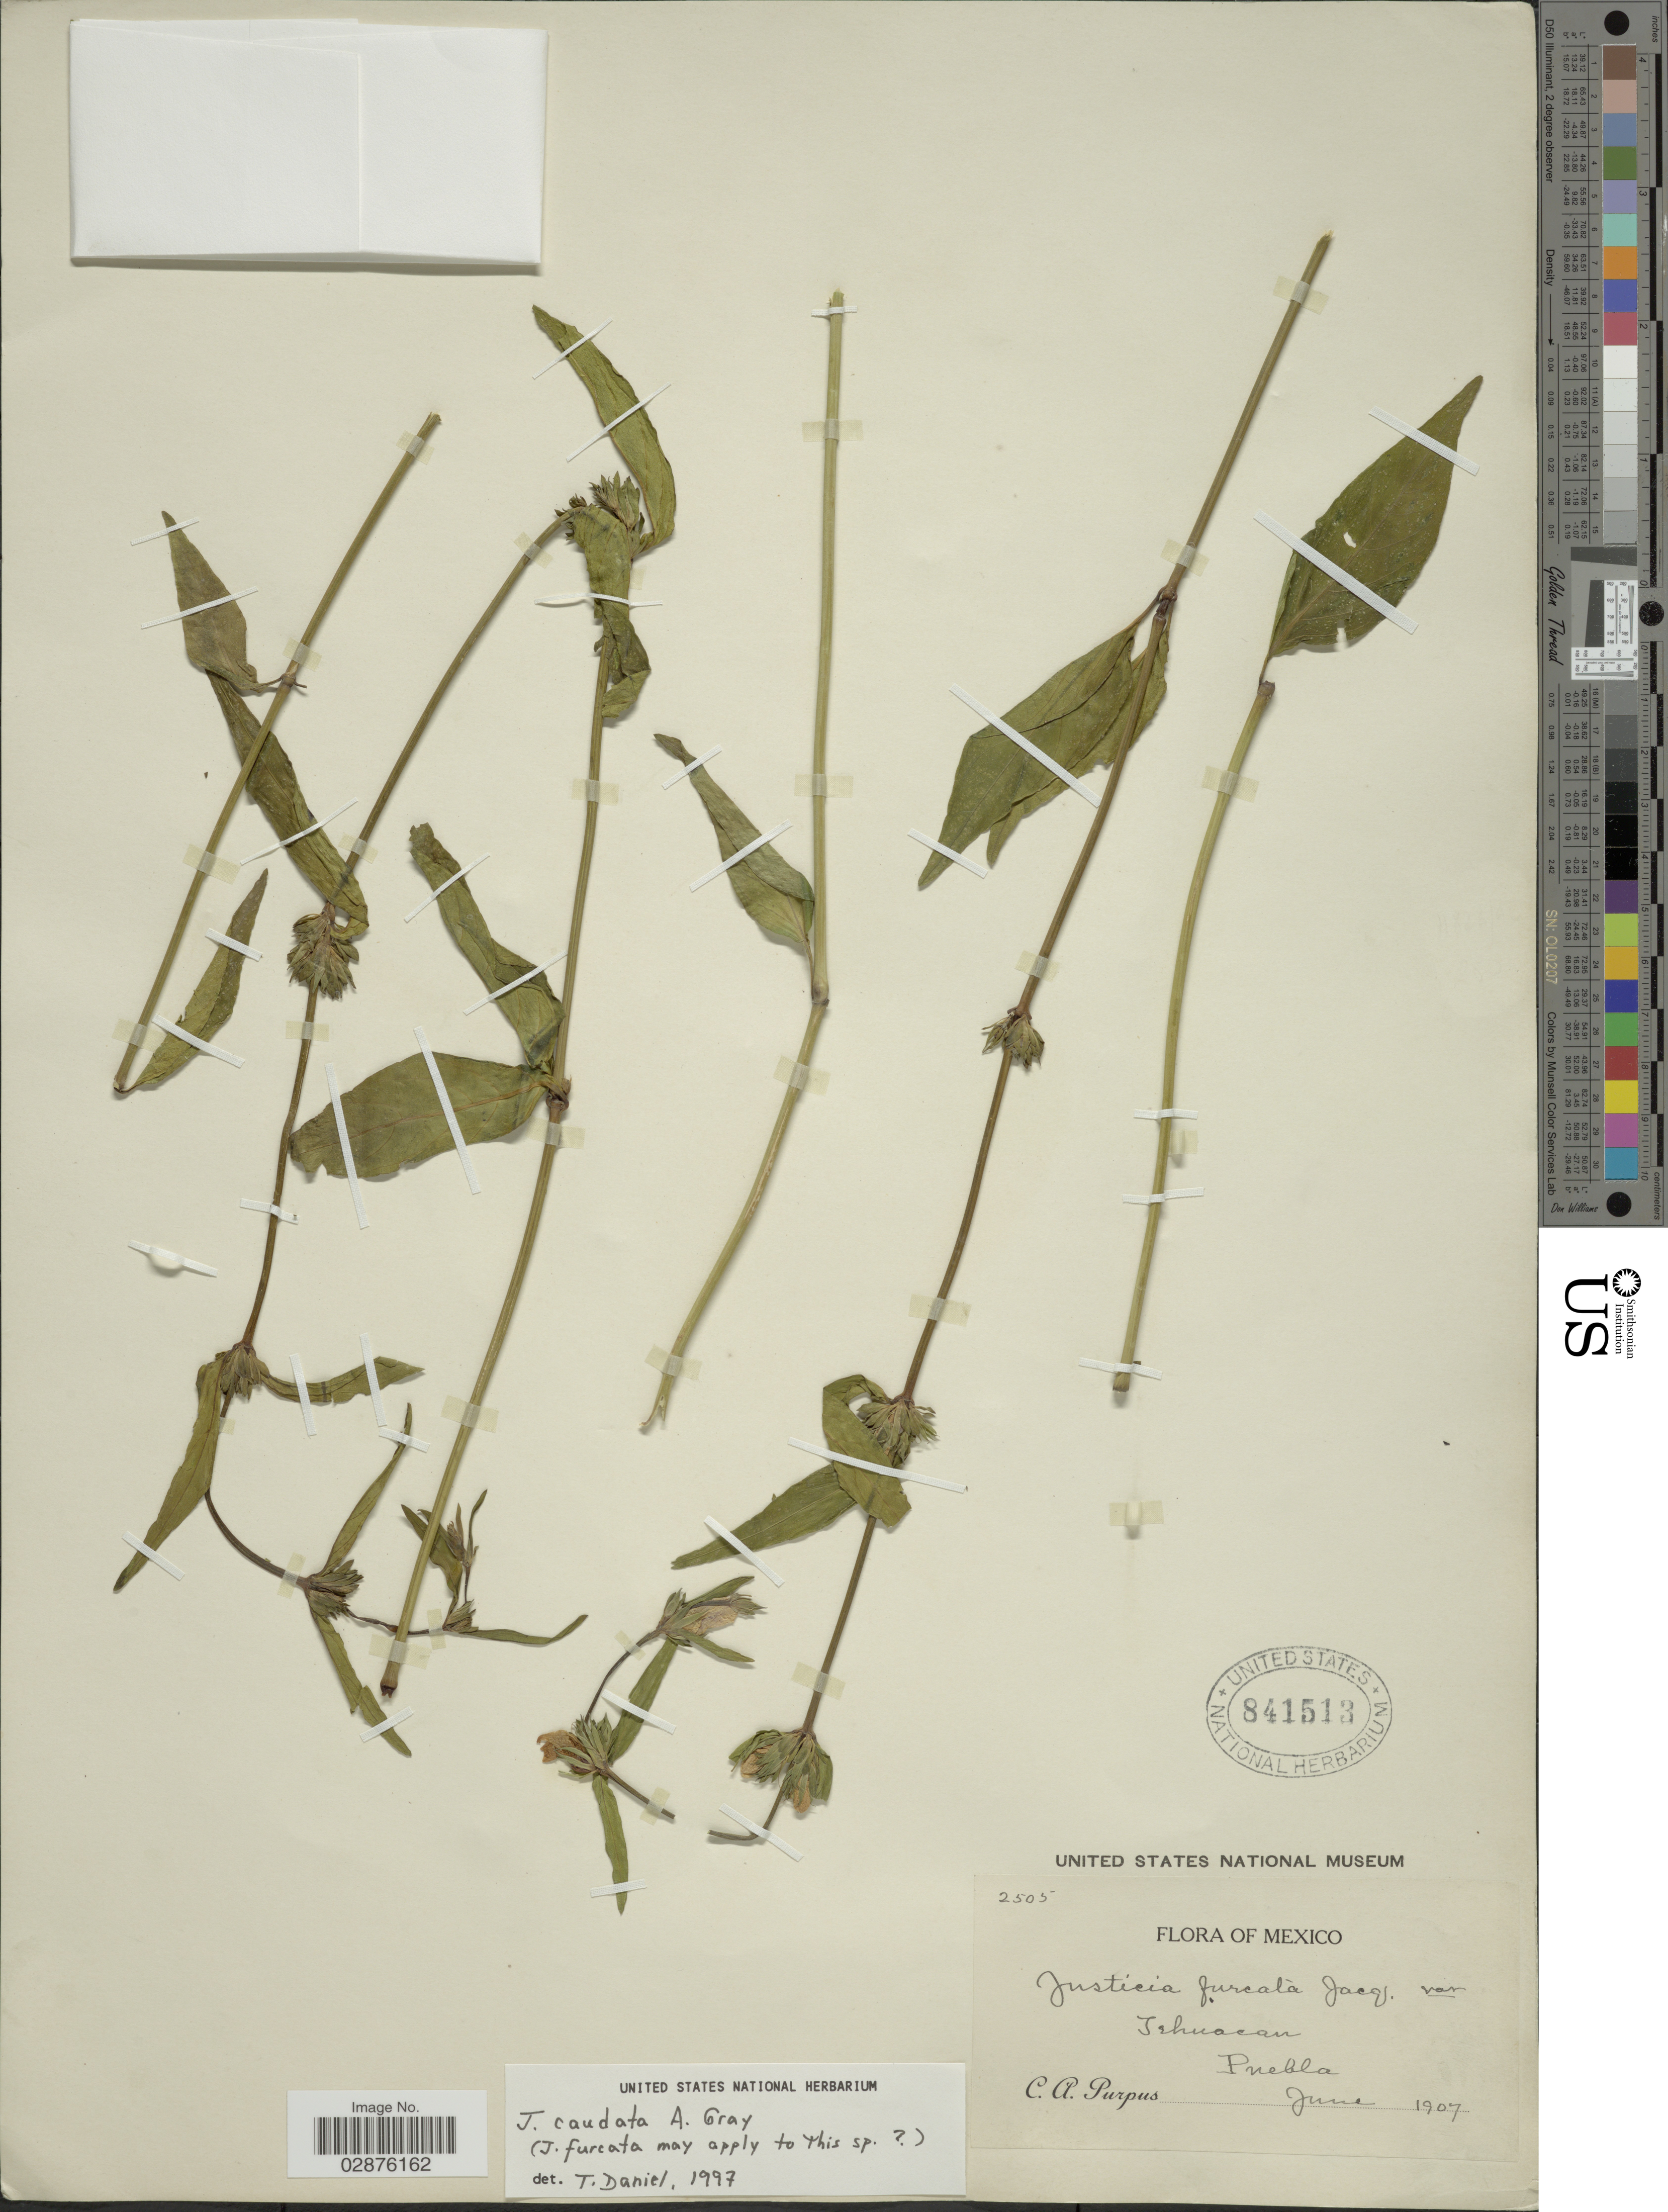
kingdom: Plantae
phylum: Tracheophyta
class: Magnoliopsida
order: Lamiales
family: Acanthaceae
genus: Justicia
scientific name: Justicia caudata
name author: A. Gray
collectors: C. A. Purpus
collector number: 2505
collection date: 1907-06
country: Mexico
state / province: Puebla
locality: Tehuacan.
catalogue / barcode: US 841513